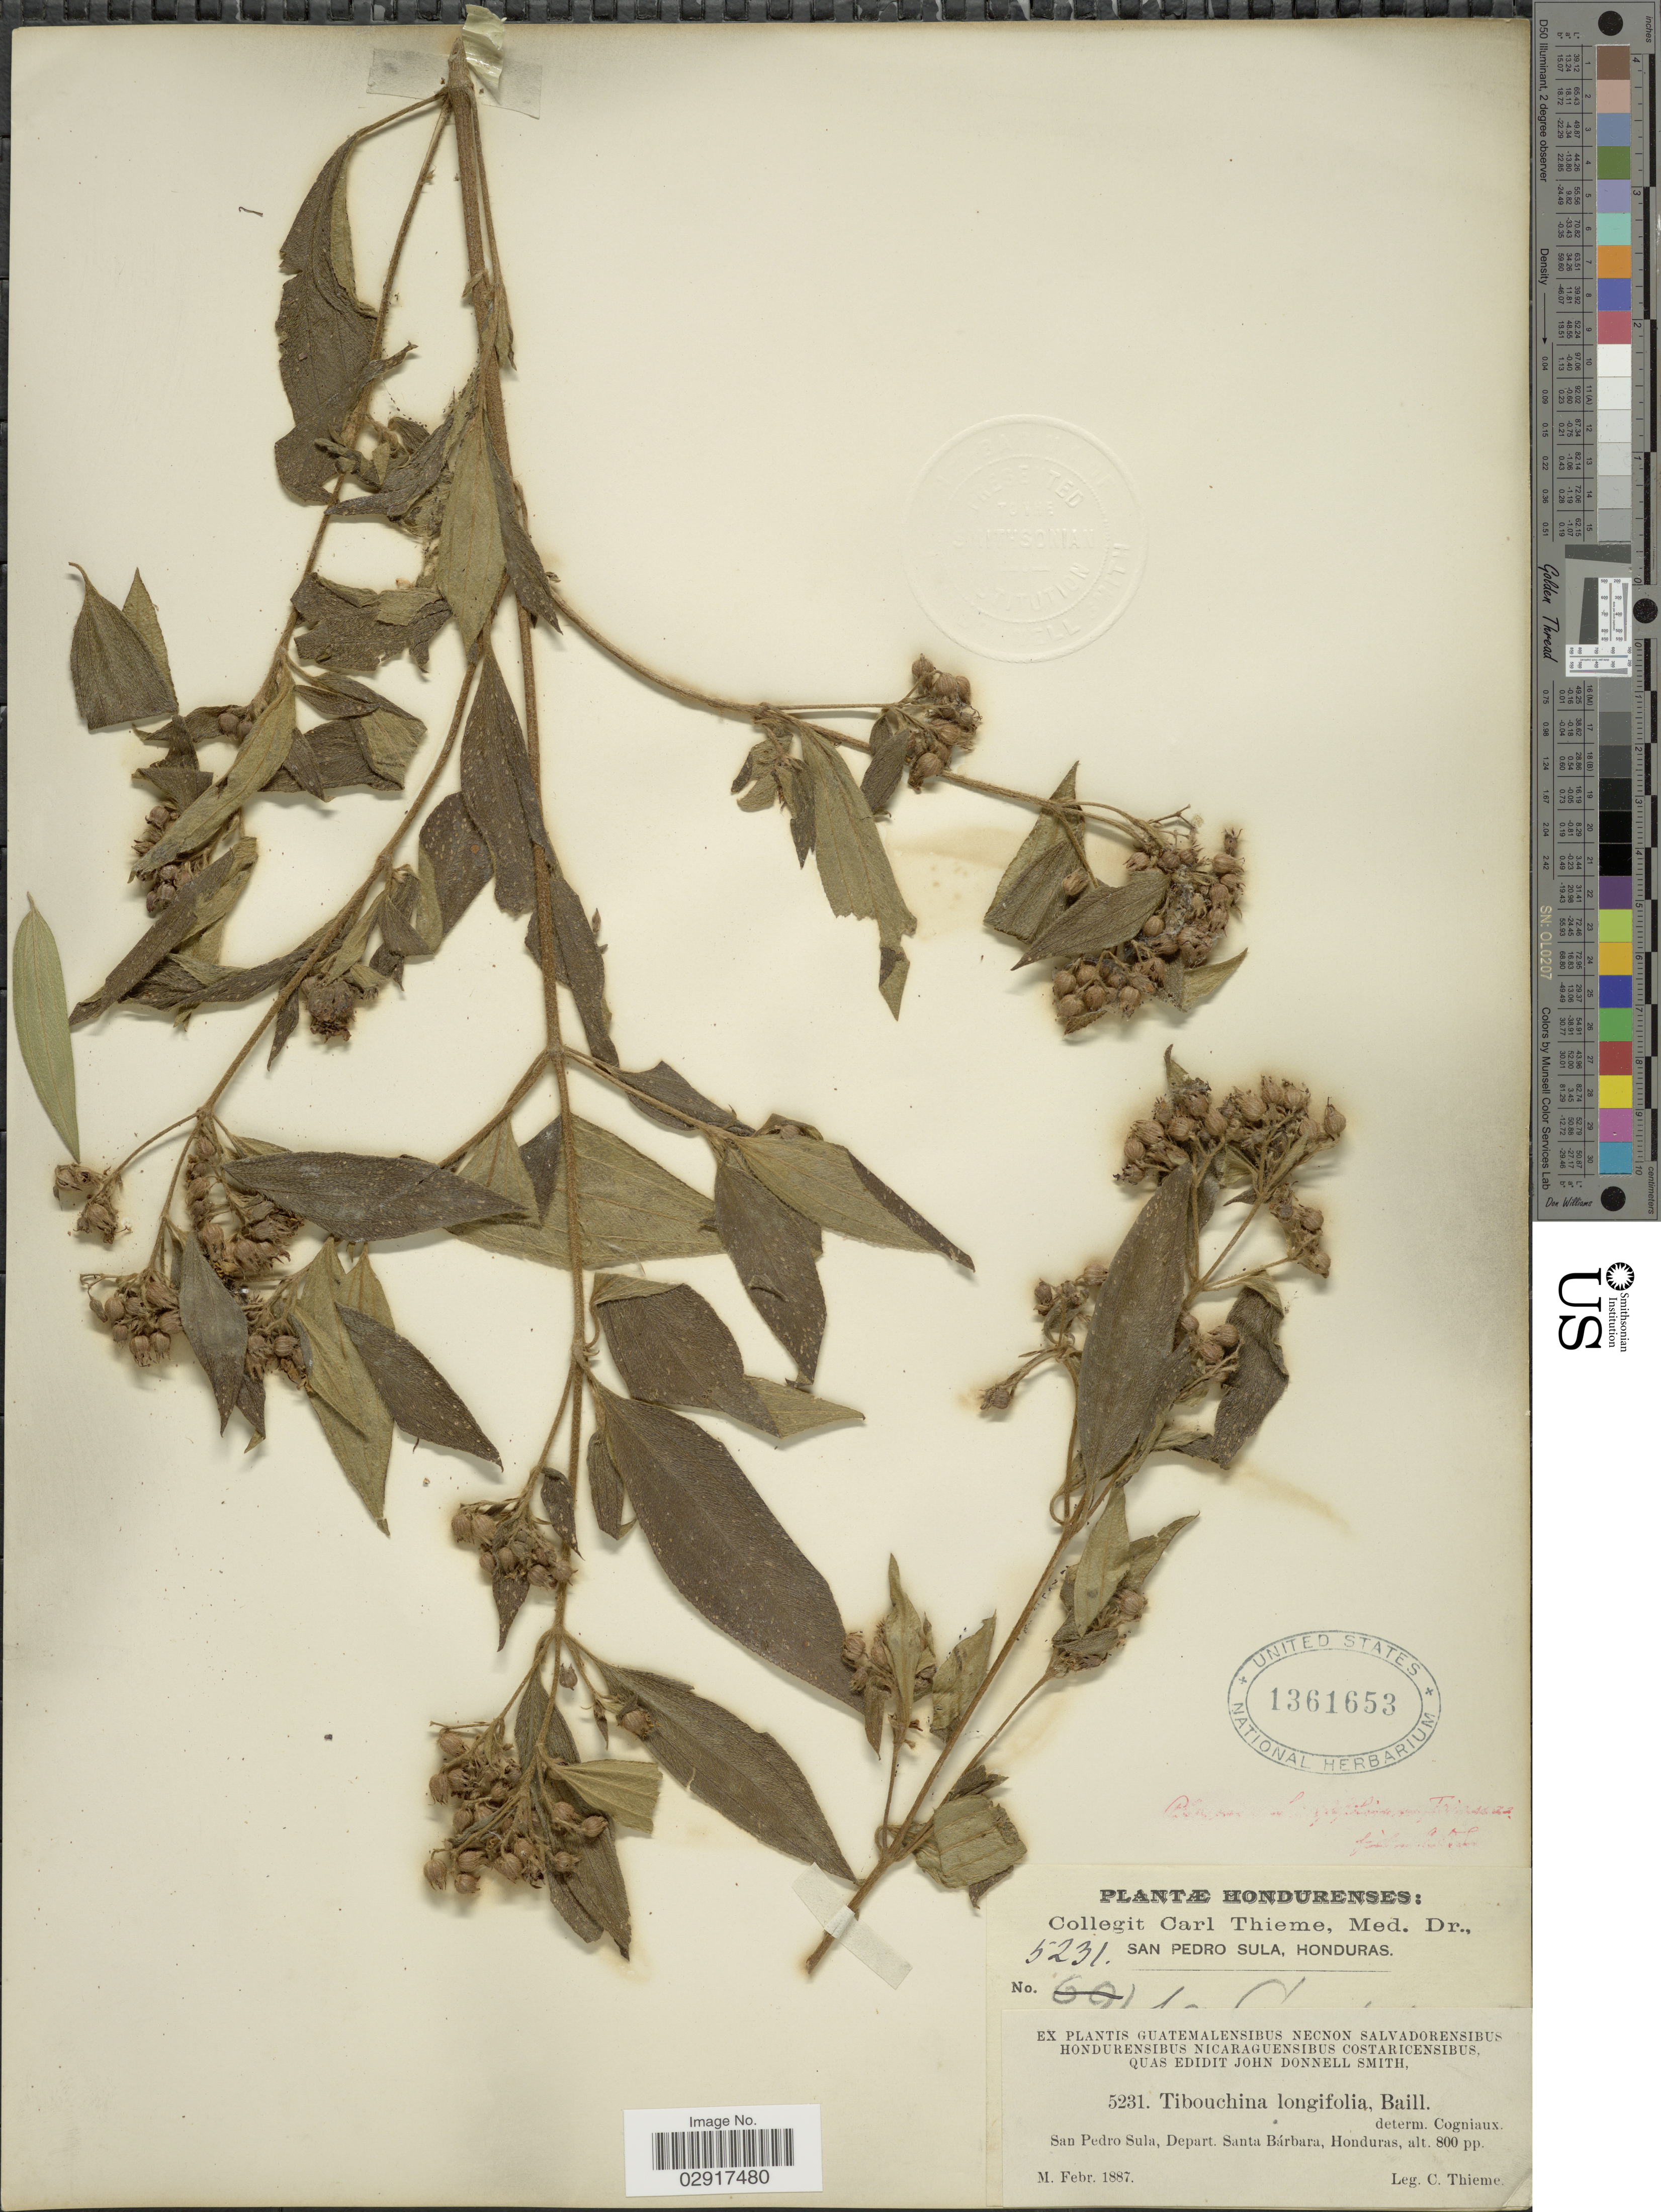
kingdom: Plantae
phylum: Tracheophyta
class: Magnoliopsida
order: Myrtales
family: Melastomataceae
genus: Chaetogastra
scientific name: Chaetogastra longifolia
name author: (Vahl) DC.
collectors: C. Thieme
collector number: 5231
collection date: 1887-02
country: Honduras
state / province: Santa Bárbara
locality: San Pedro Sula, Depart. Santa Bárbara.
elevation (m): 244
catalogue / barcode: US 1361653